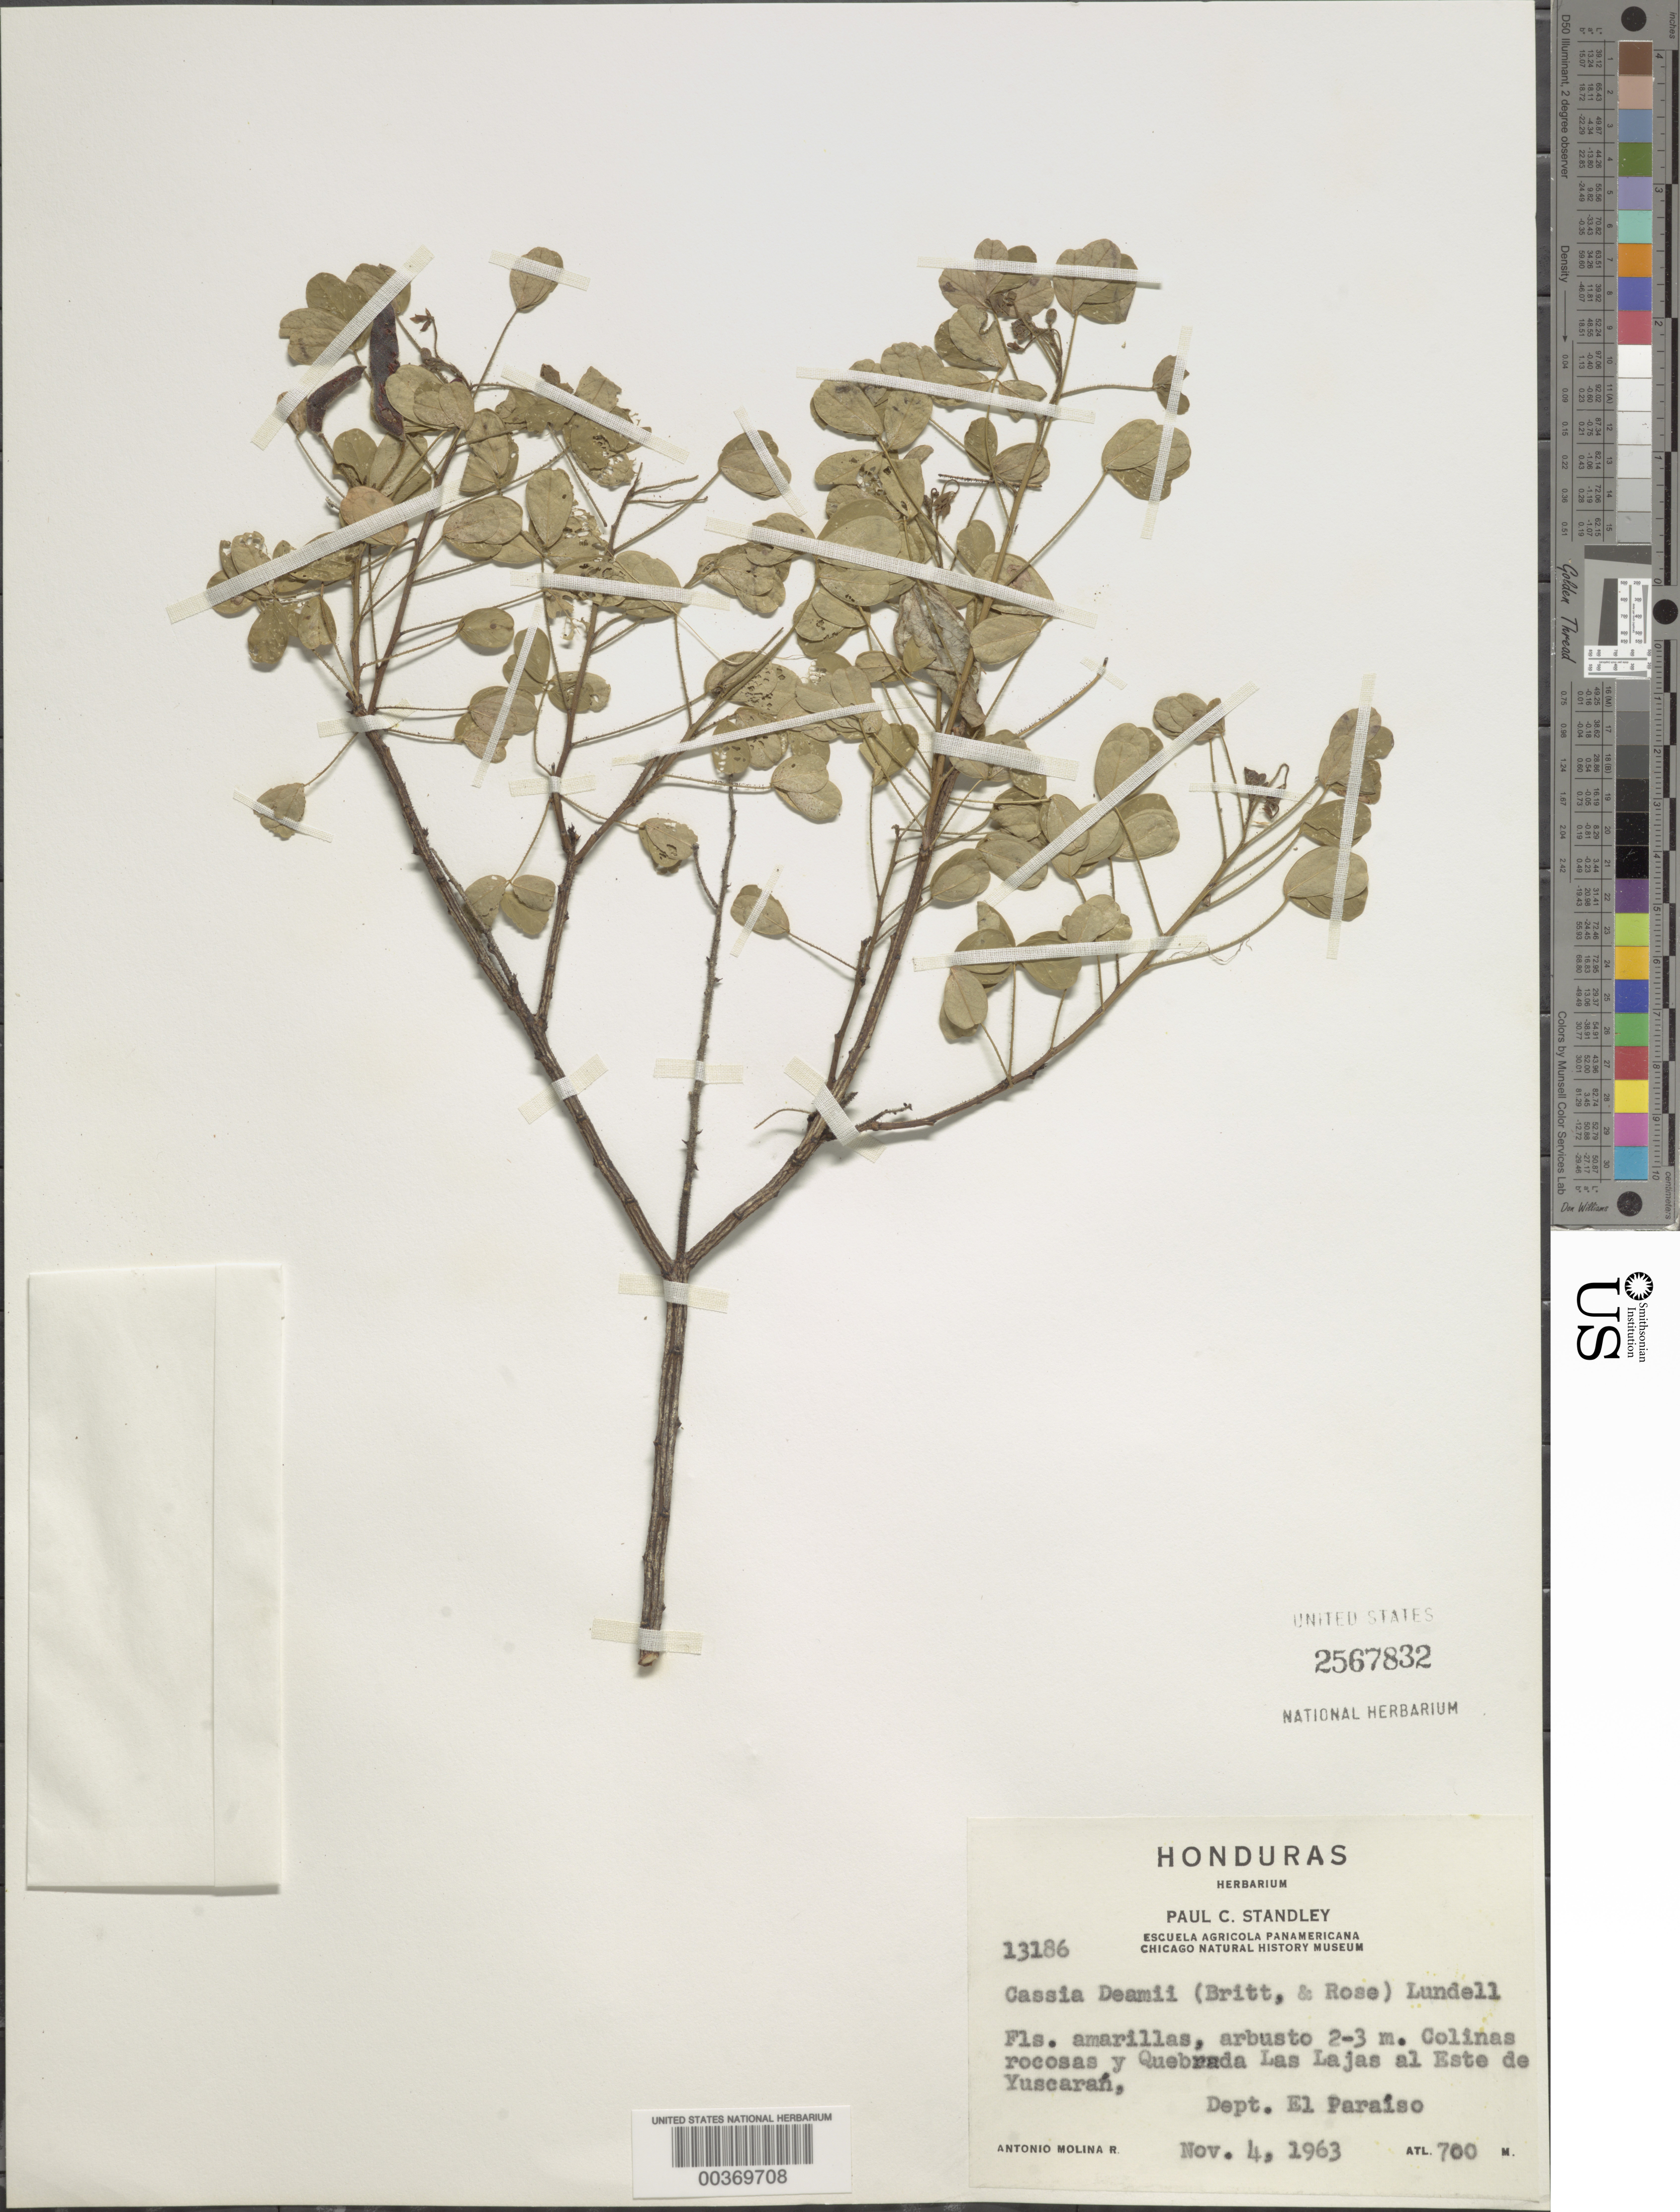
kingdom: Plantae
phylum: Tracheophyta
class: Magnoliopsida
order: Fabales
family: Fabaceae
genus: Chamaecrista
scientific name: Chamaecrista zygophylloides var. deamii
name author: (Britton & Rose) H.S. Irwin & Barneby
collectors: A. Molina R.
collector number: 13186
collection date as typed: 04 Nov 1963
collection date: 1963-11-04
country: Honduras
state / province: El Paraíso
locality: Quebrada Las Lajas al este de Yuscaran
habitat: Colinas rocosas y quebrada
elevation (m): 700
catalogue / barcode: US 2567832